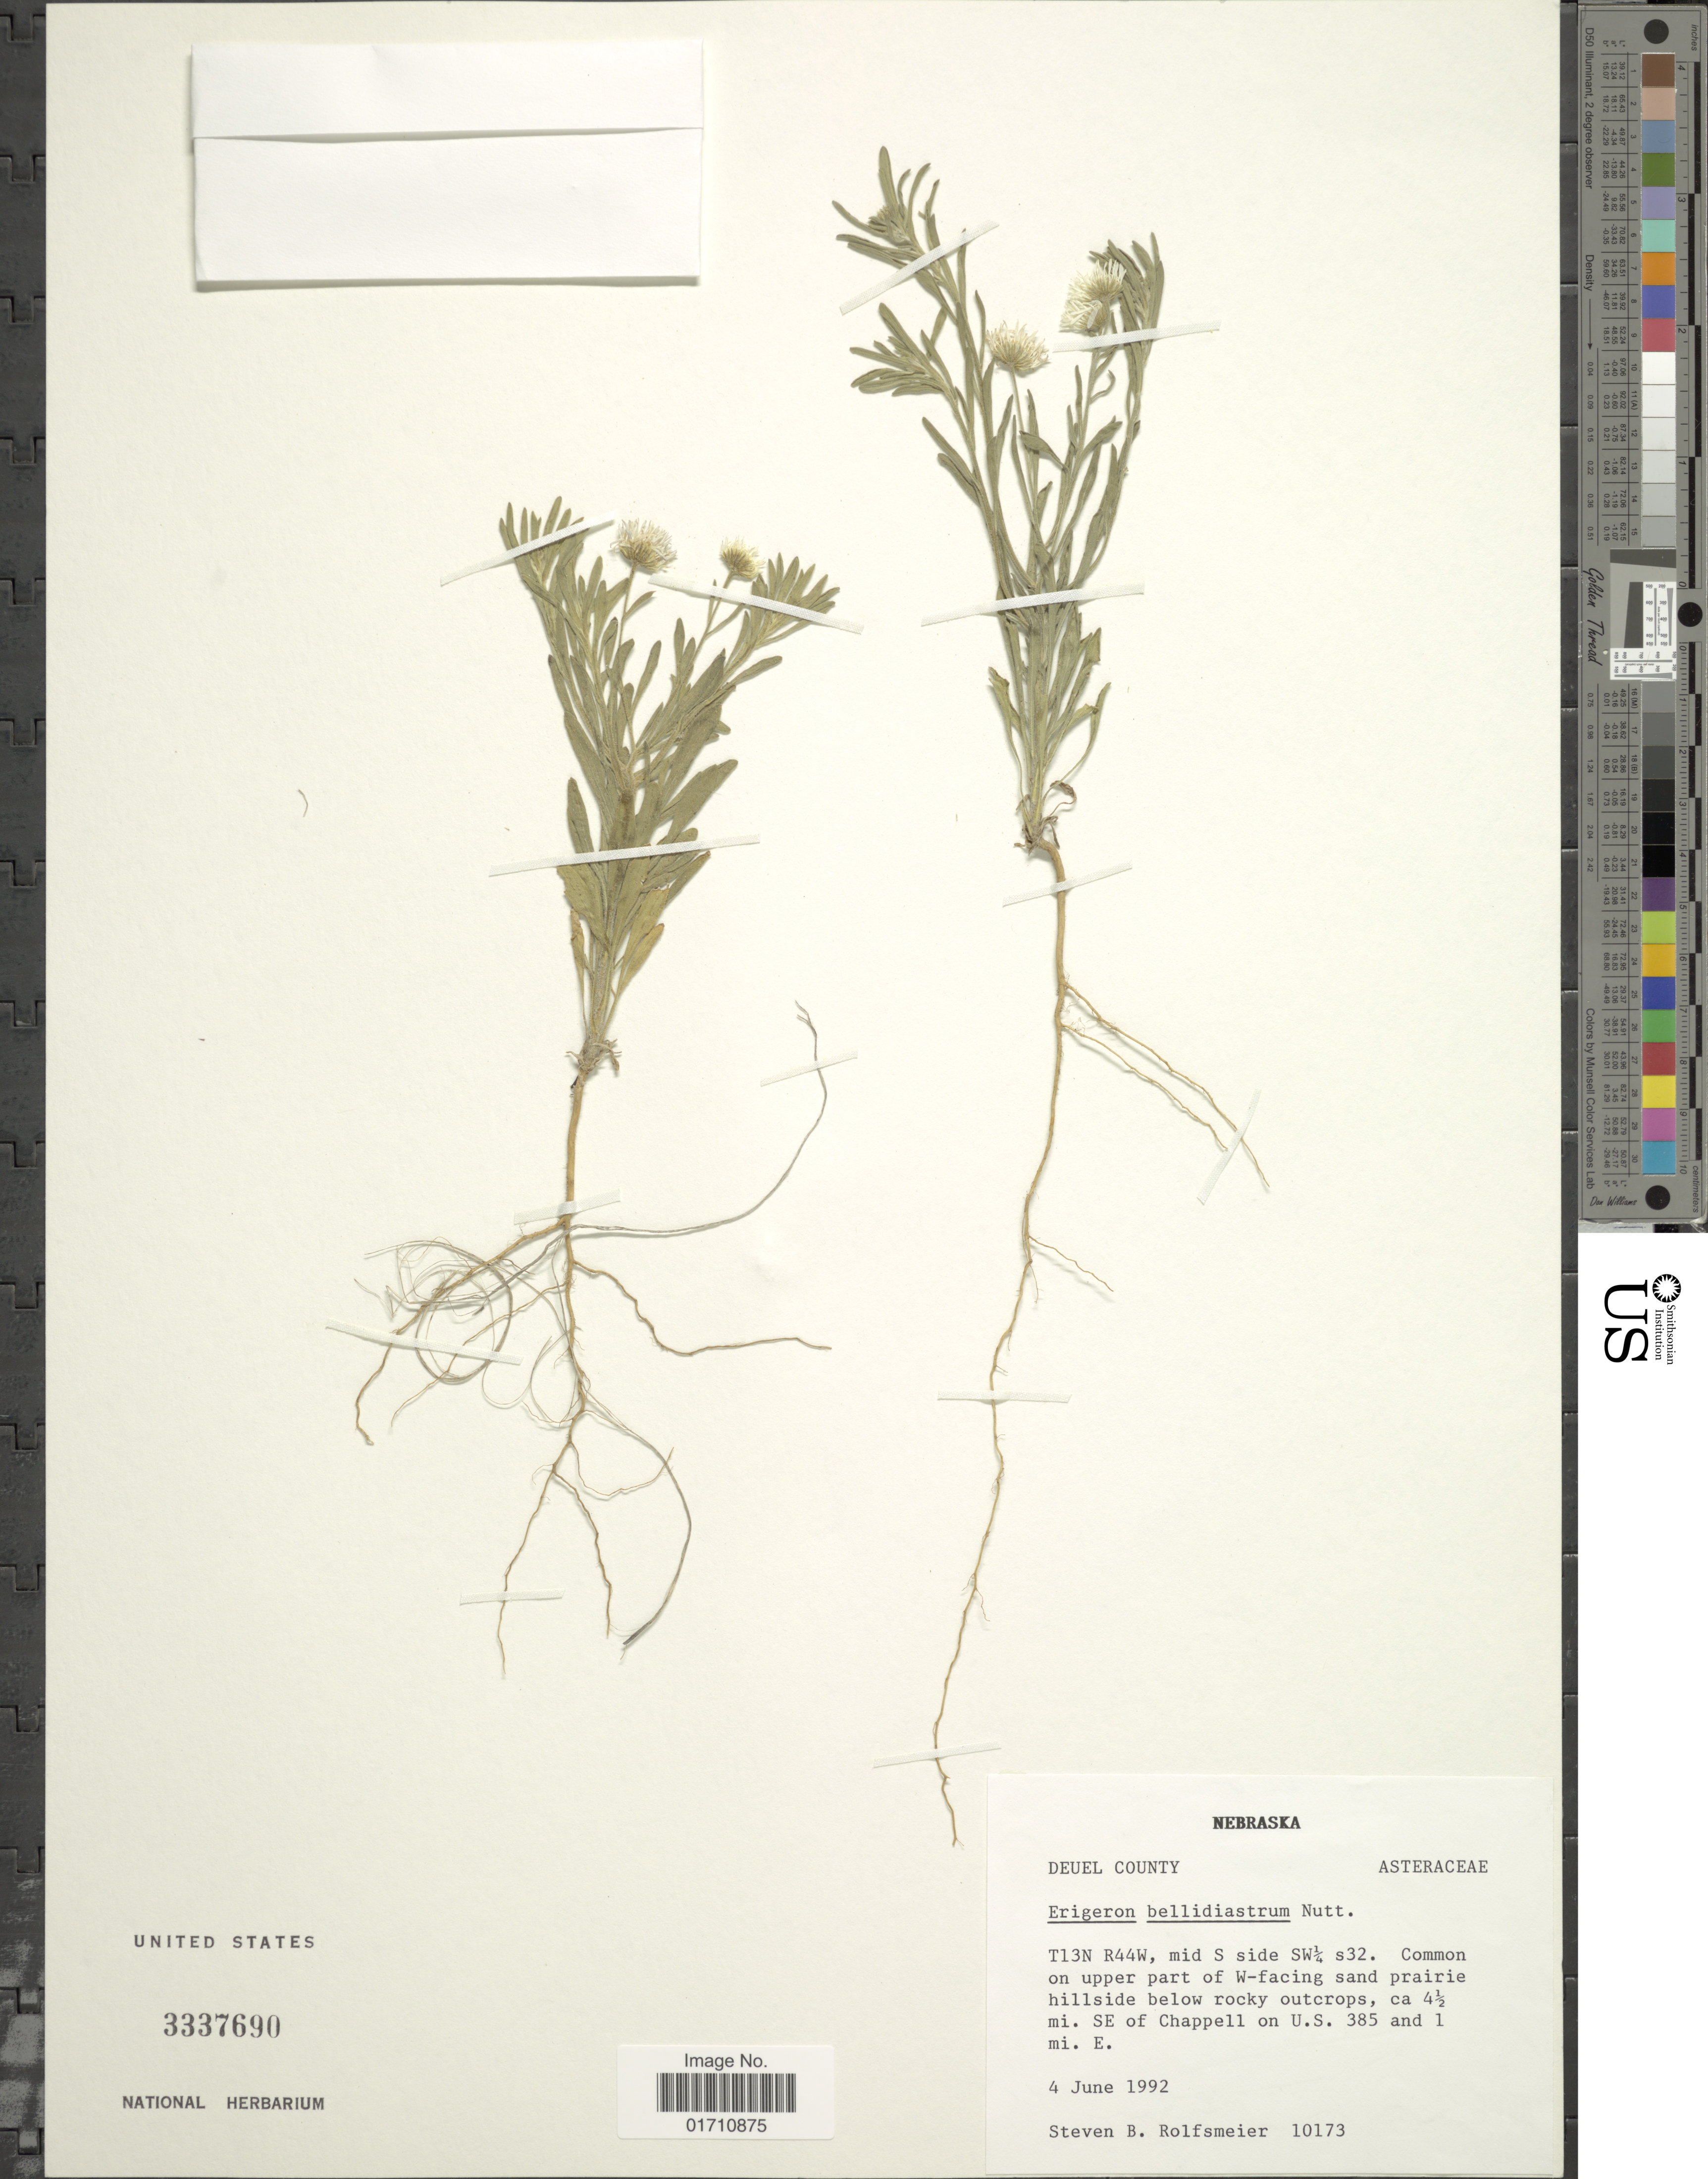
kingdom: Plantae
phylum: Tracheophyta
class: Magnoliopsida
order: Asterales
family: Asteraceae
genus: Erigeron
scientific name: Erigeron bellidiastrum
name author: Nutt.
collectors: S. Rolfsmeier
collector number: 10173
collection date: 1992-06-04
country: United States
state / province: Nebraska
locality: Deuel County, T13 R44, mid S side SW¼ s32. Common on upper part of W-facing sand prairie hillside below rocky outcrops, ca 4½ mi SE of Chappell on U. S. 385 and 1 mi E.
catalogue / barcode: US 3337690